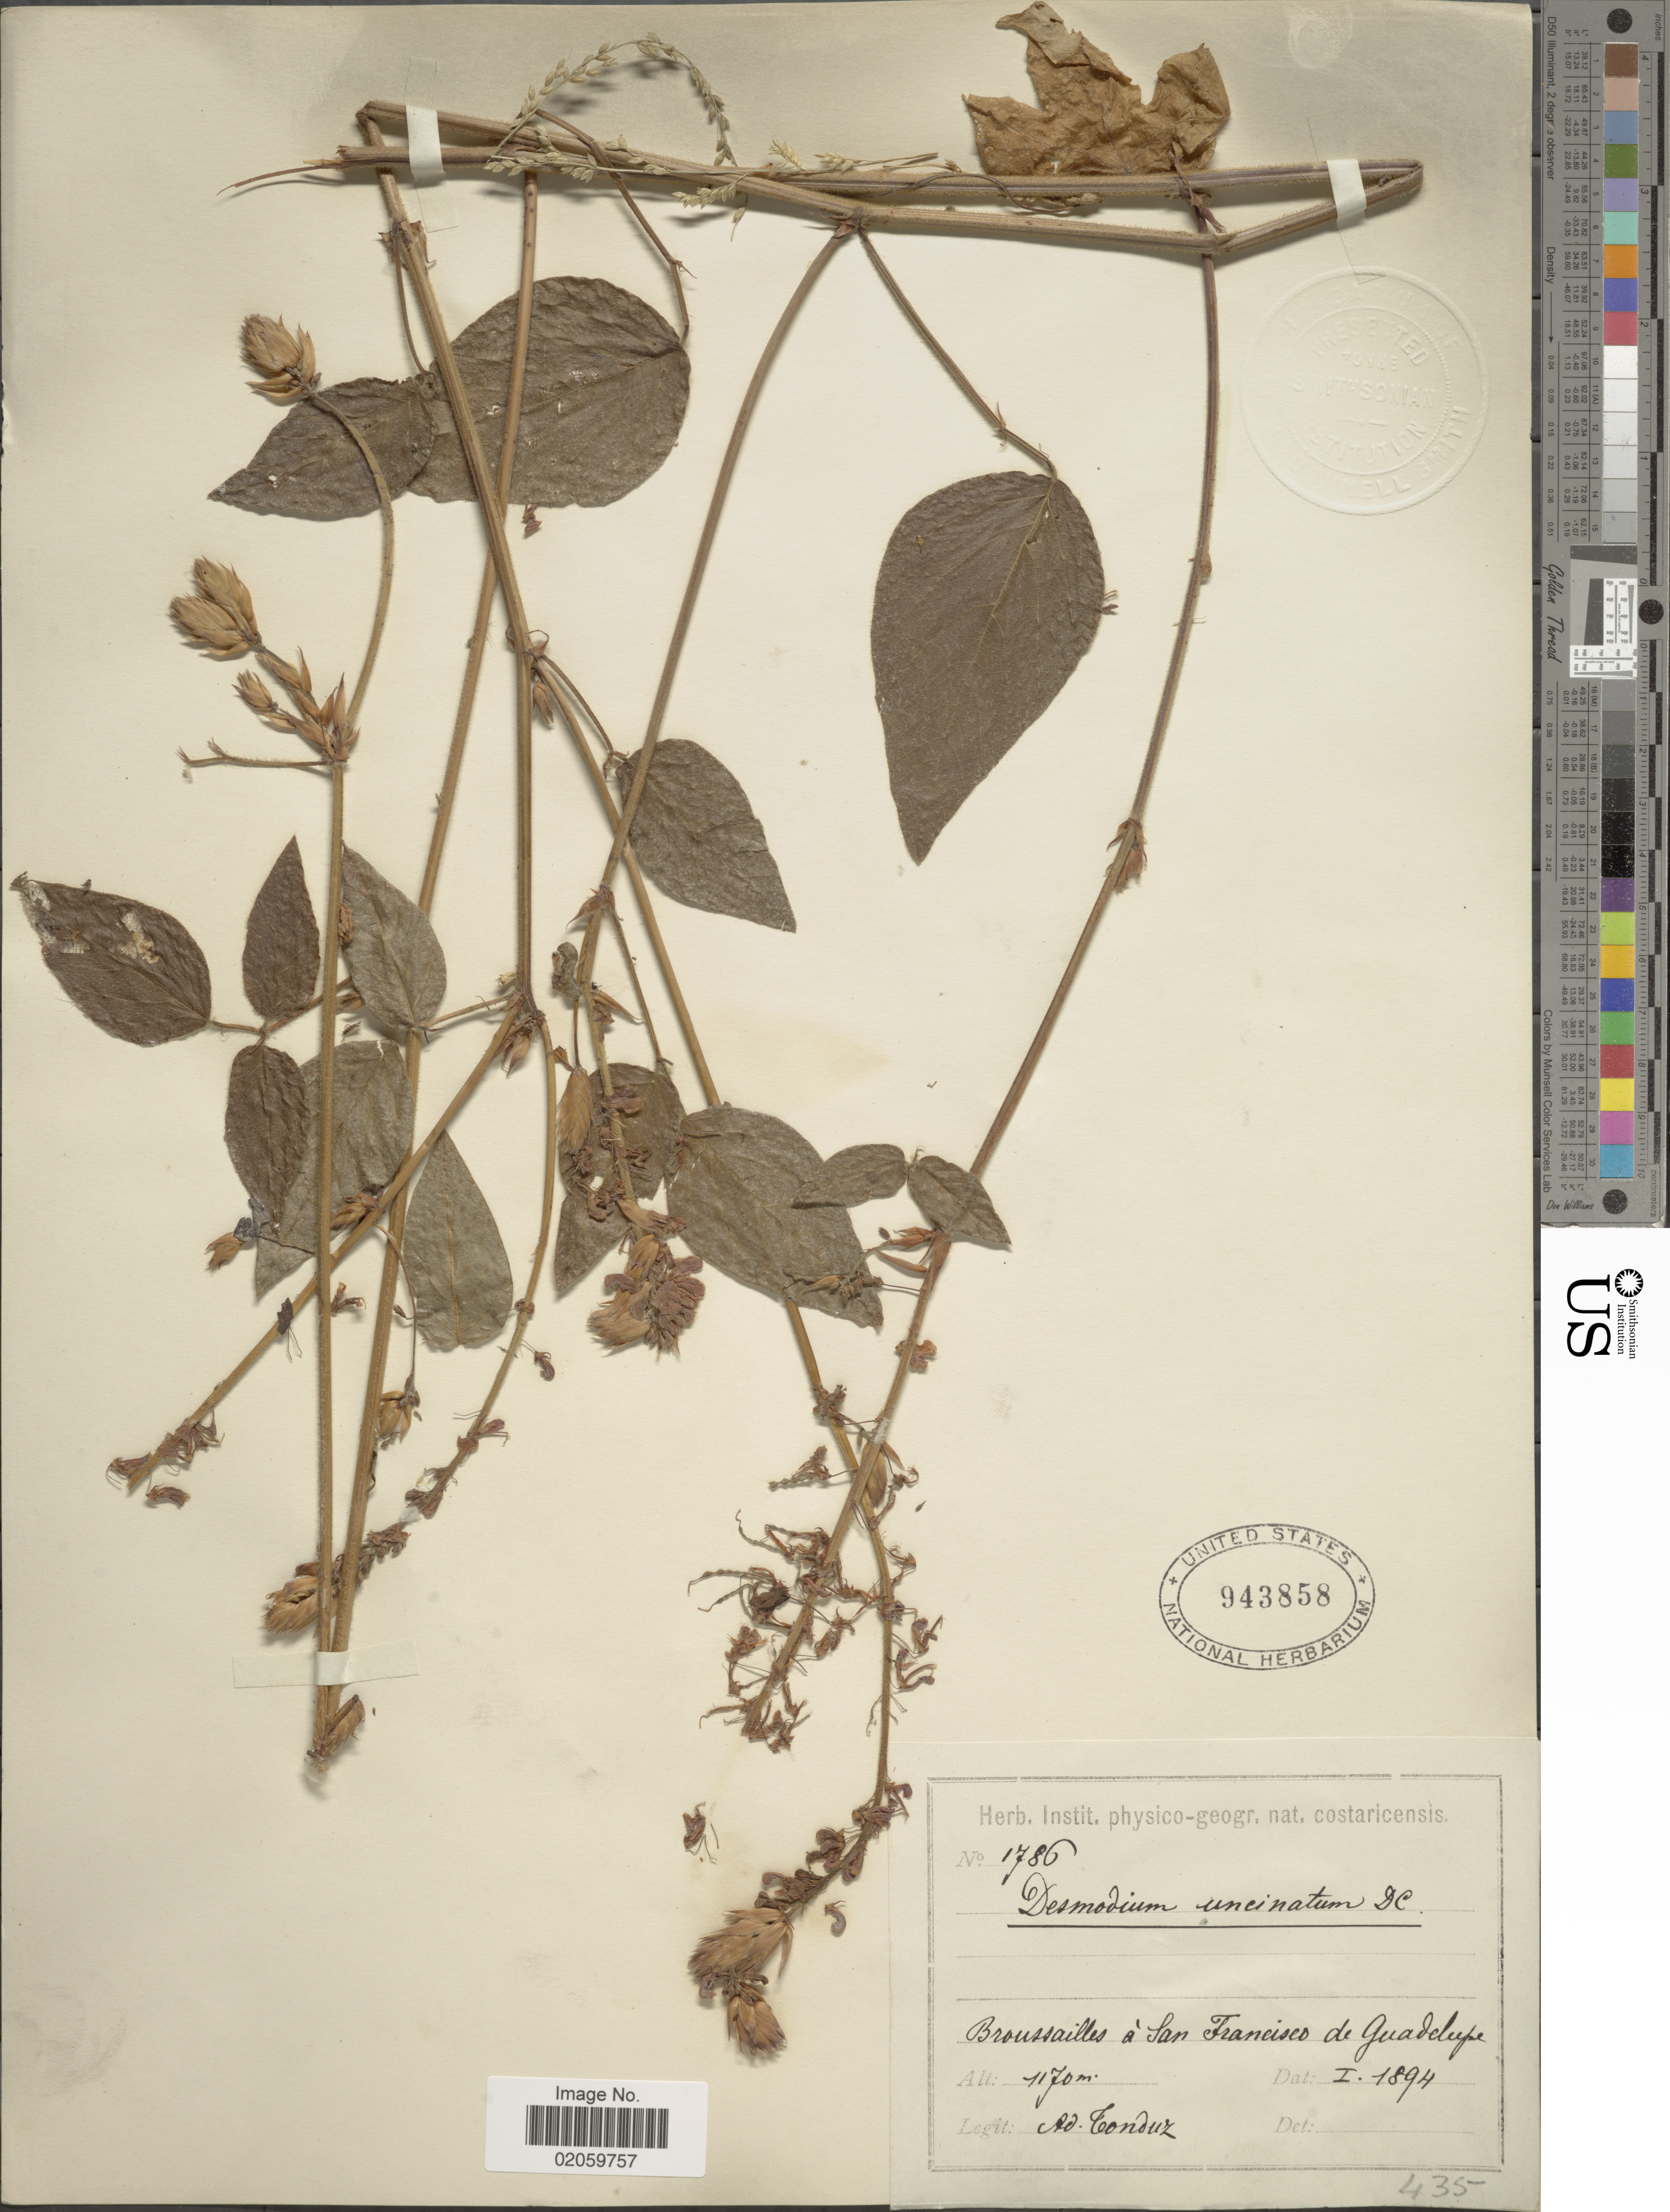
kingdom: Plantae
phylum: Tracheophyta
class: Magnoliopsida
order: Fabales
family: Fabaceae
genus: Desmodium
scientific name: Desmodium intortum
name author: (Mill.) Urb.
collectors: A. Tonduz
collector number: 1786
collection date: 1894-01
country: Costa Rica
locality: San Francisco de Guadalupe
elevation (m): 1170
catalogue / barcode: US 943858